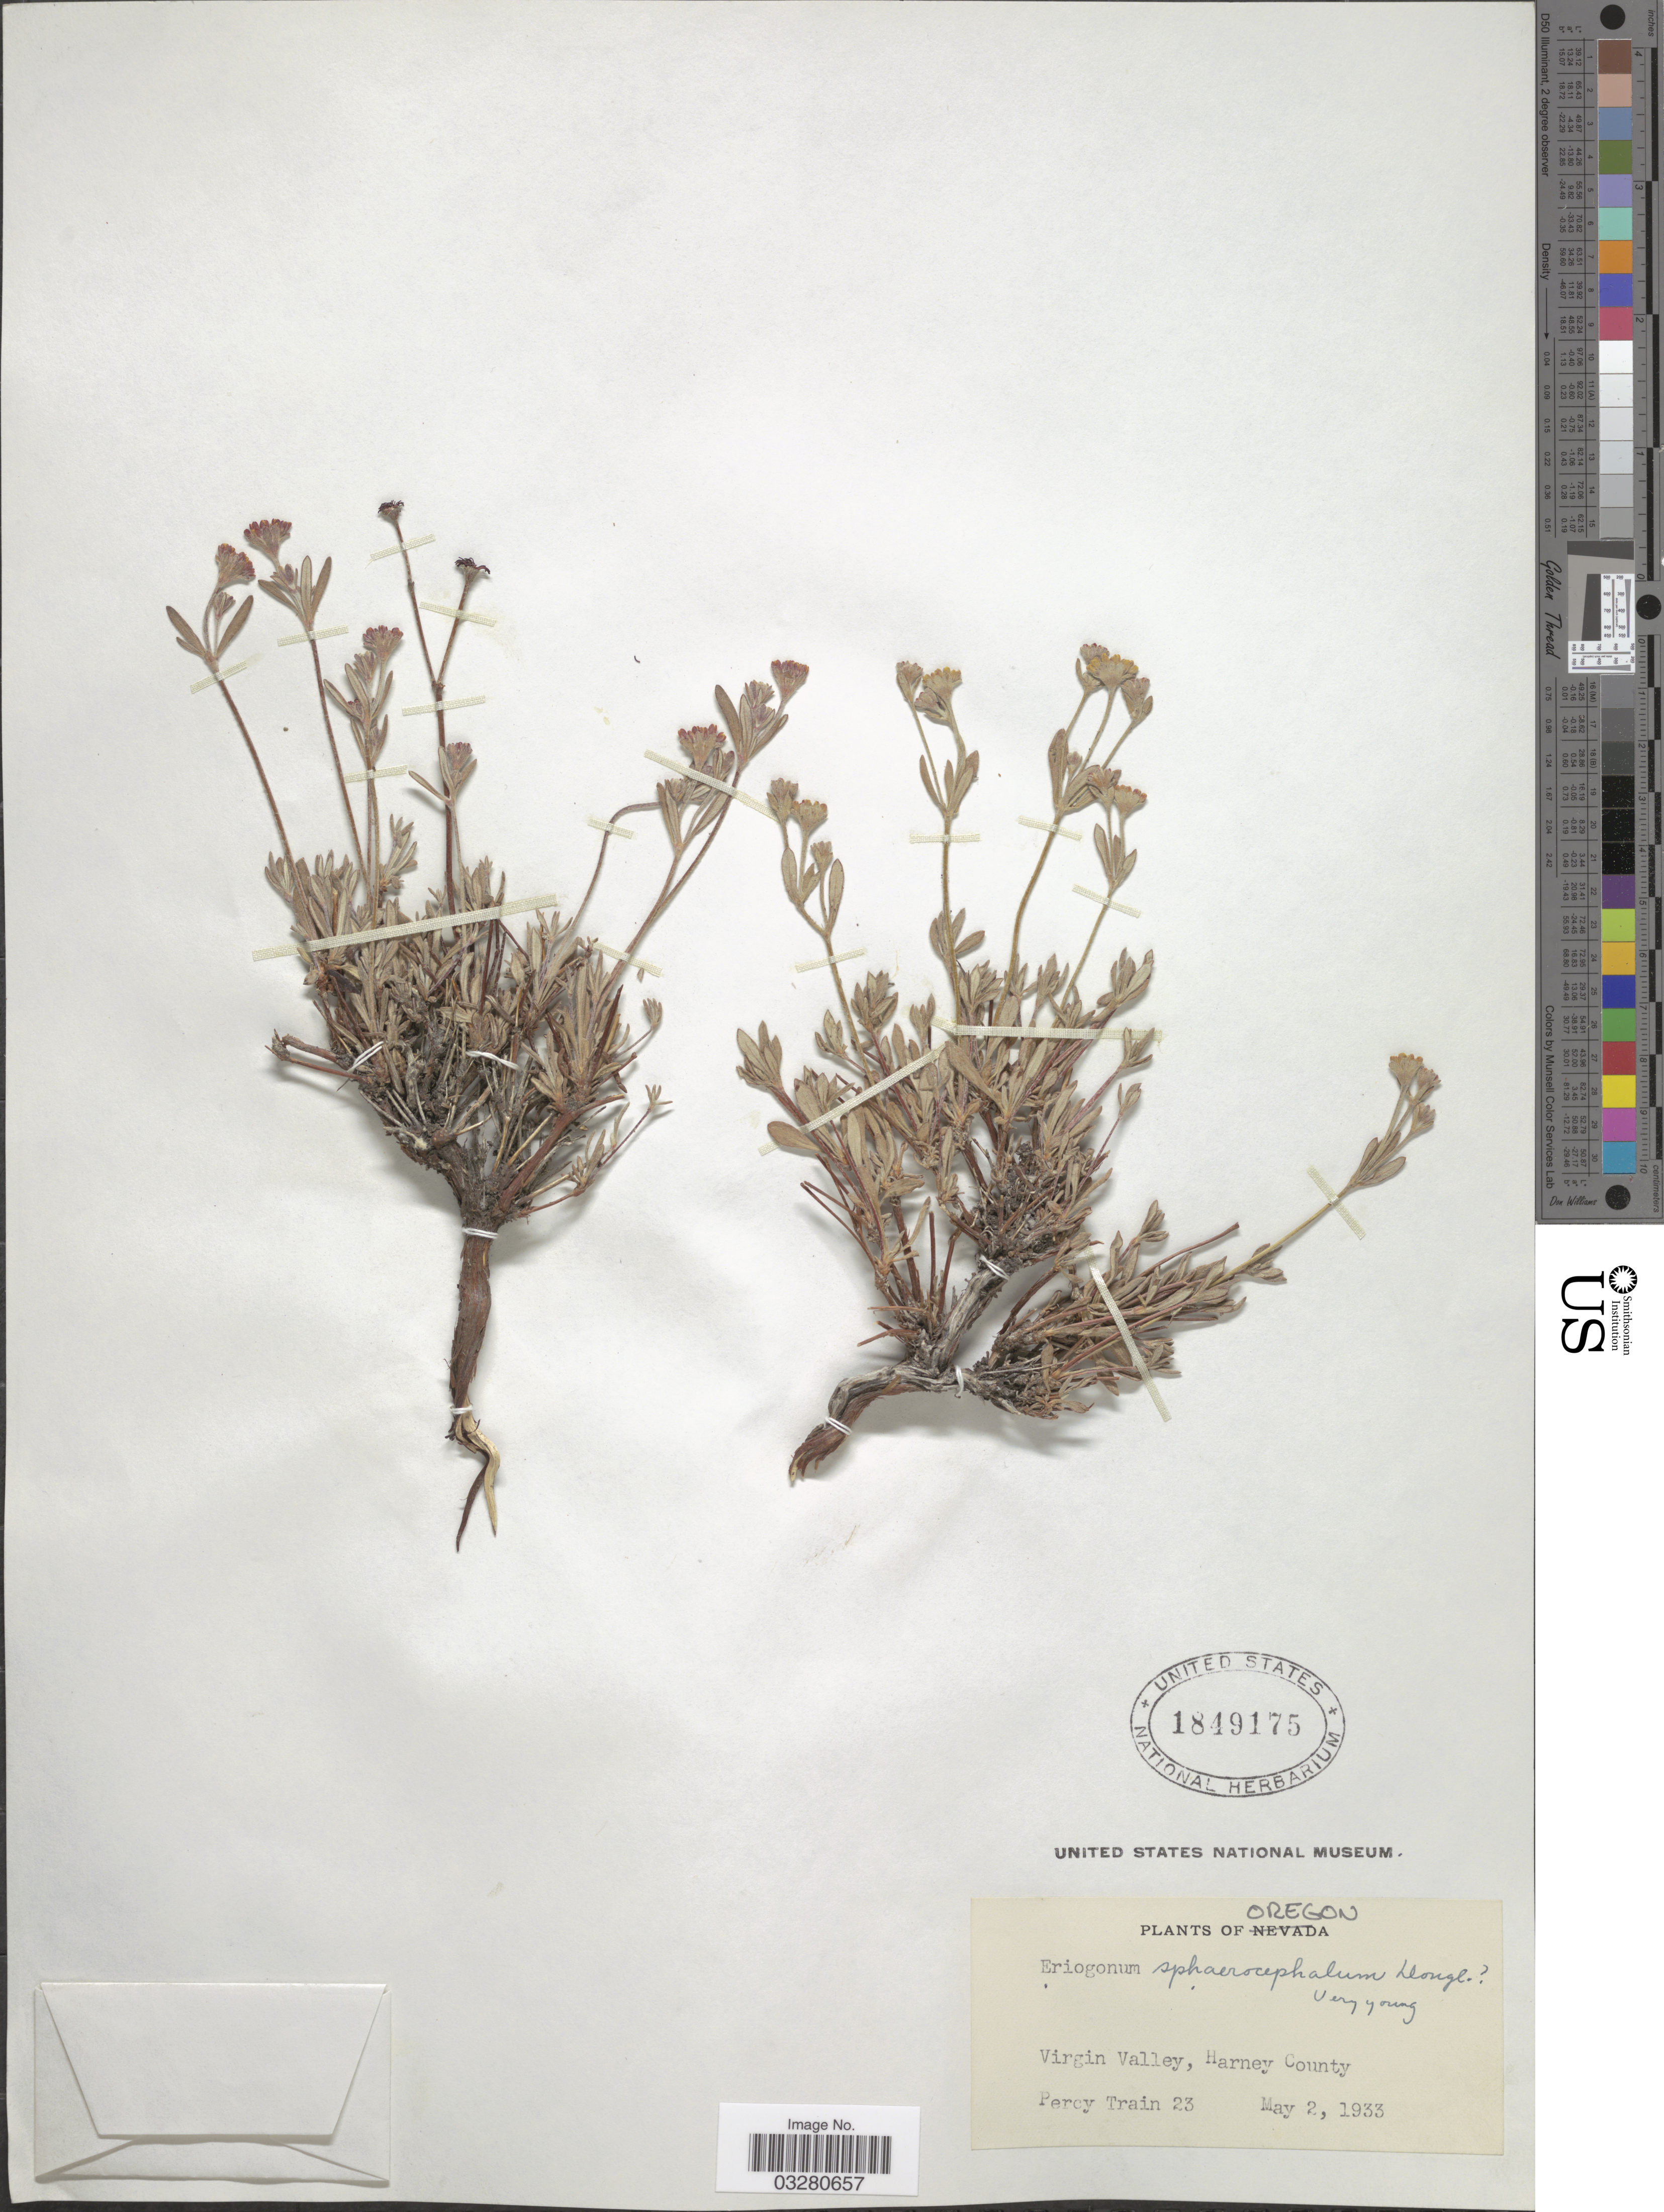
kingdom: Plantae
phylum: Tracheophyta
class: Magnoliopsida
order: Caryophyllales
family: Polygonaceae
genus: Eriogonum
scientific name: Eriogonum sphaerocephalum var. halimioides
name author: (Gand.) S. Stokes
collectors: P. Train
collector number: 23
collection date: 1933-05-02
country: United States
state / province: Oregon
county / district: Harney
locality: Virgin Valley, Harney County.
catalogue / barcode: US 1849175